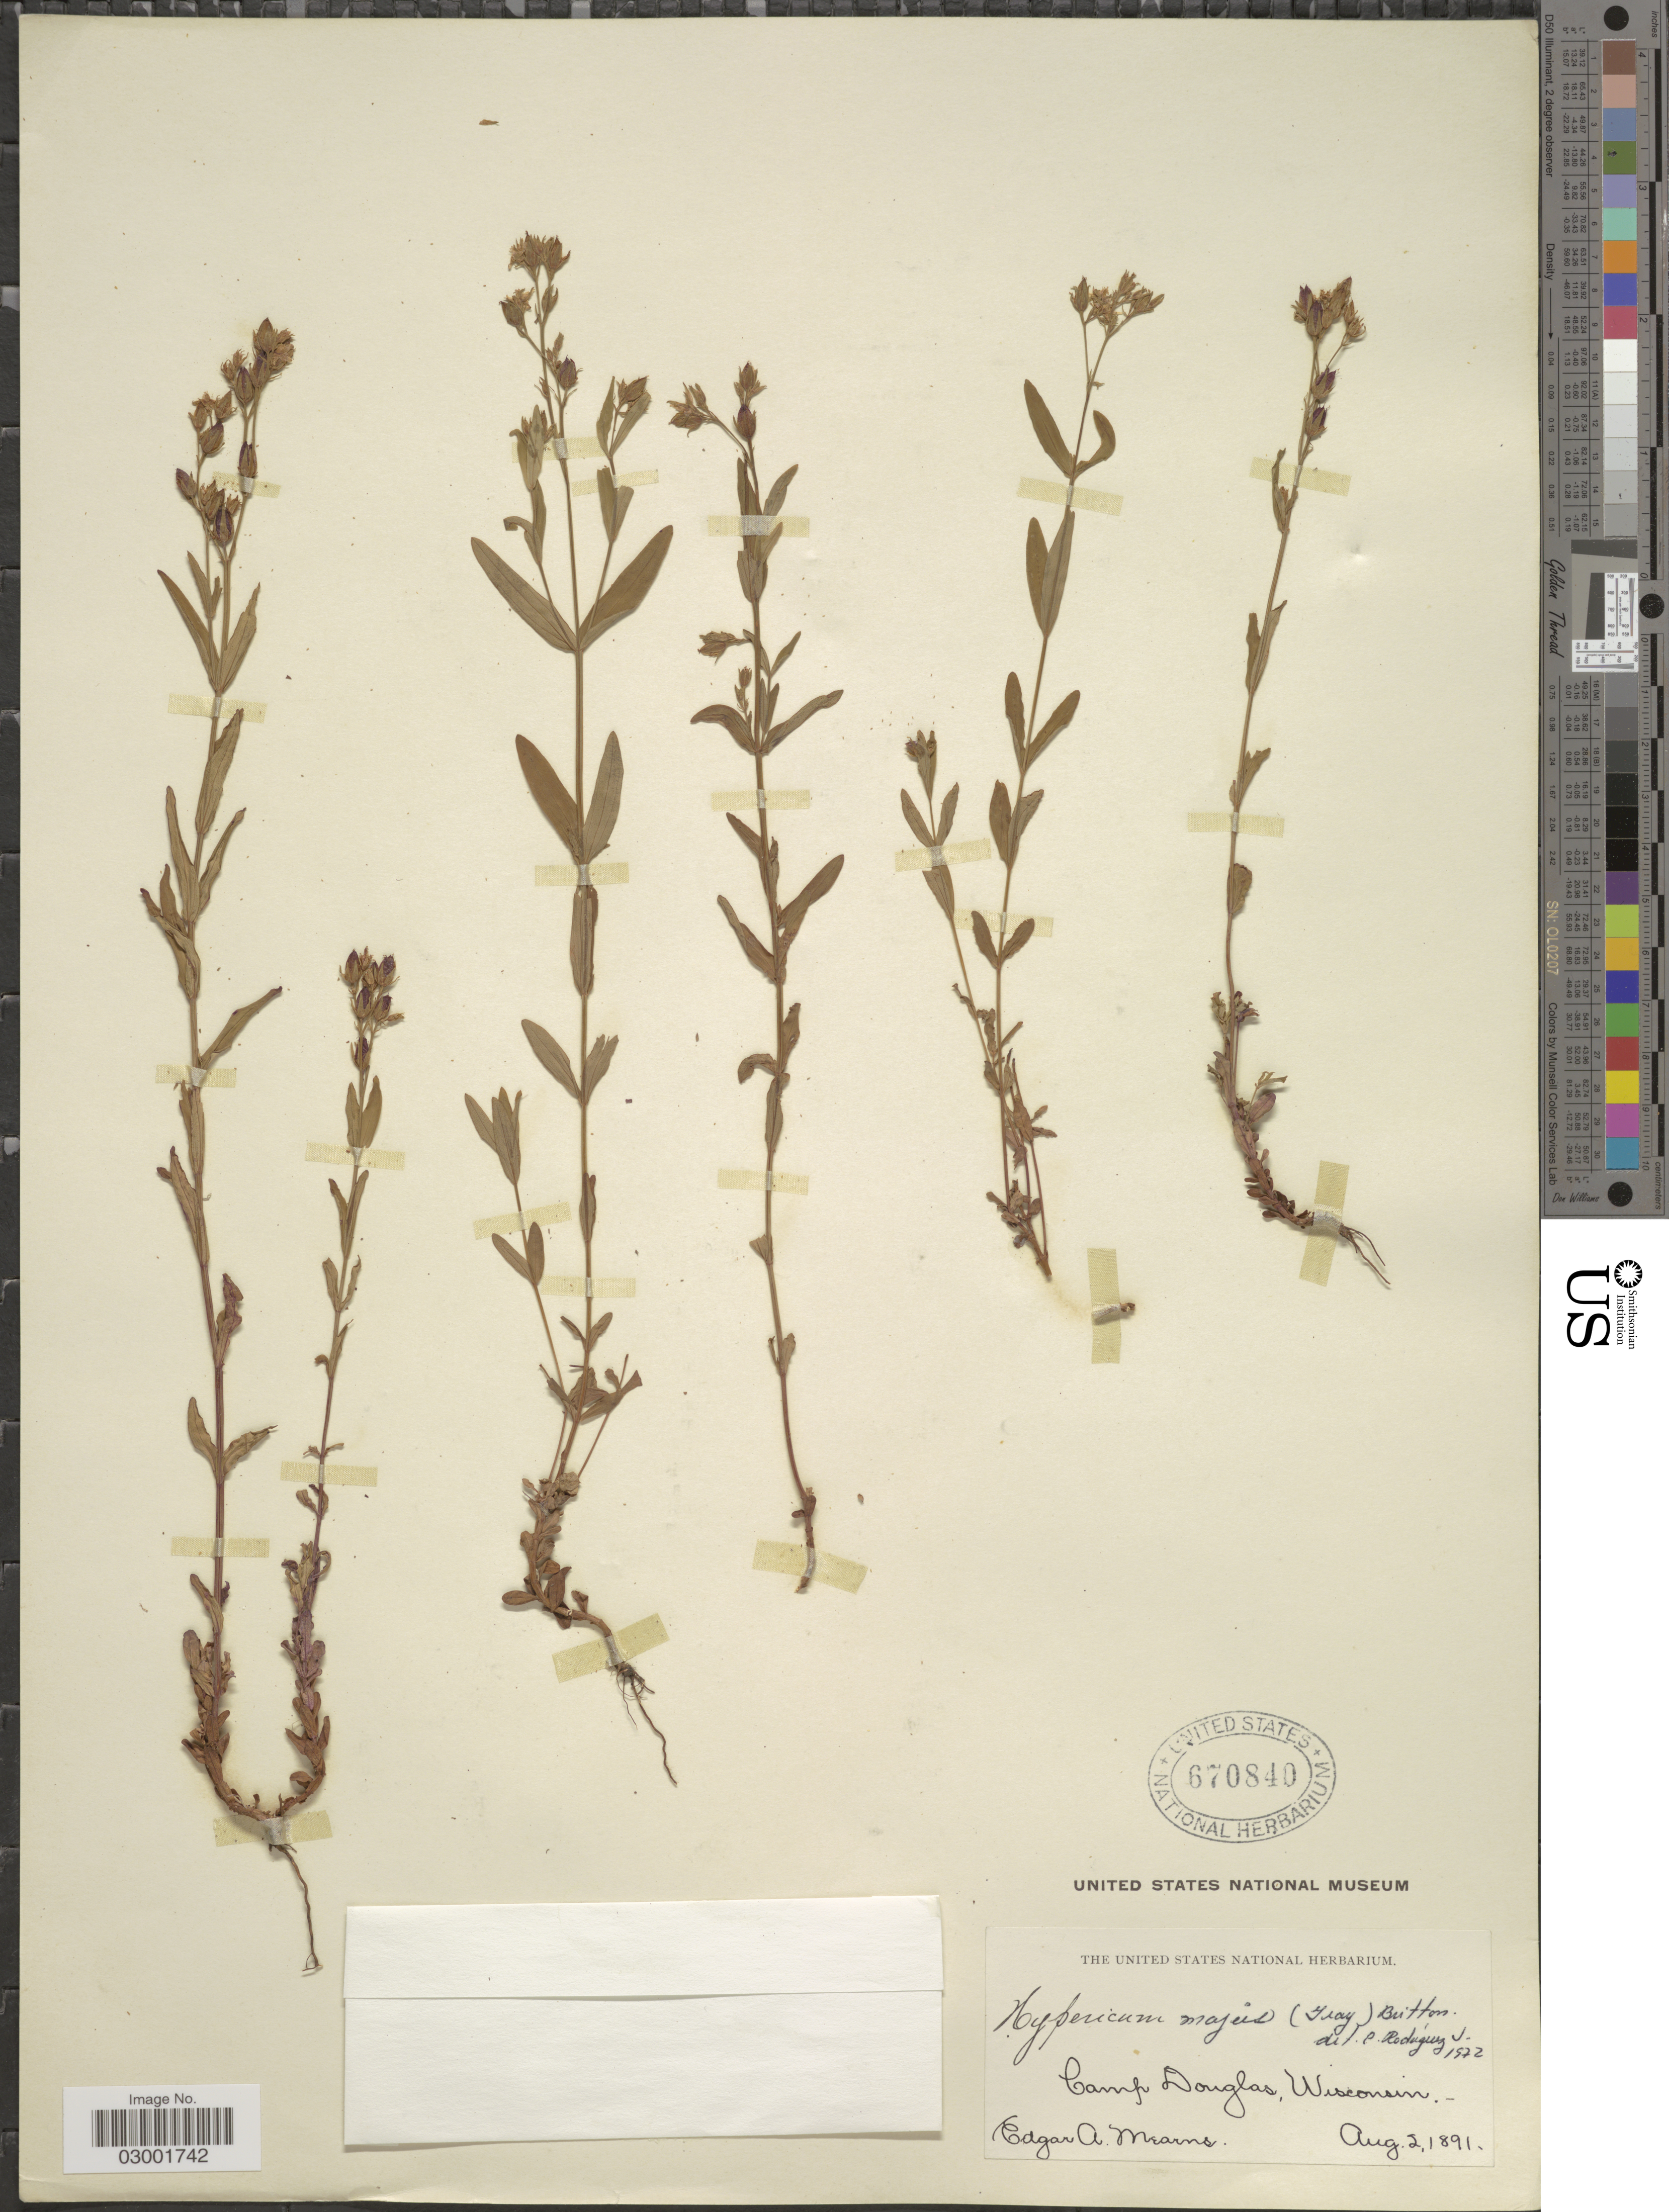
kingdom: Plantae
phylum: Tracheophyta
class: Magnoliopsida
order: Malpighiales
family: Hypericaceae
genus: Hypericum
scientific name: Hypericum majus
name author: (A. Gray) Britton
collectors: E. A. Mearns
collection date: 1891-08-02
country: United States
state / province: Wisconsin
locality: Camp Douglas, Wisconsin.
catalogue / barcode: US 670840